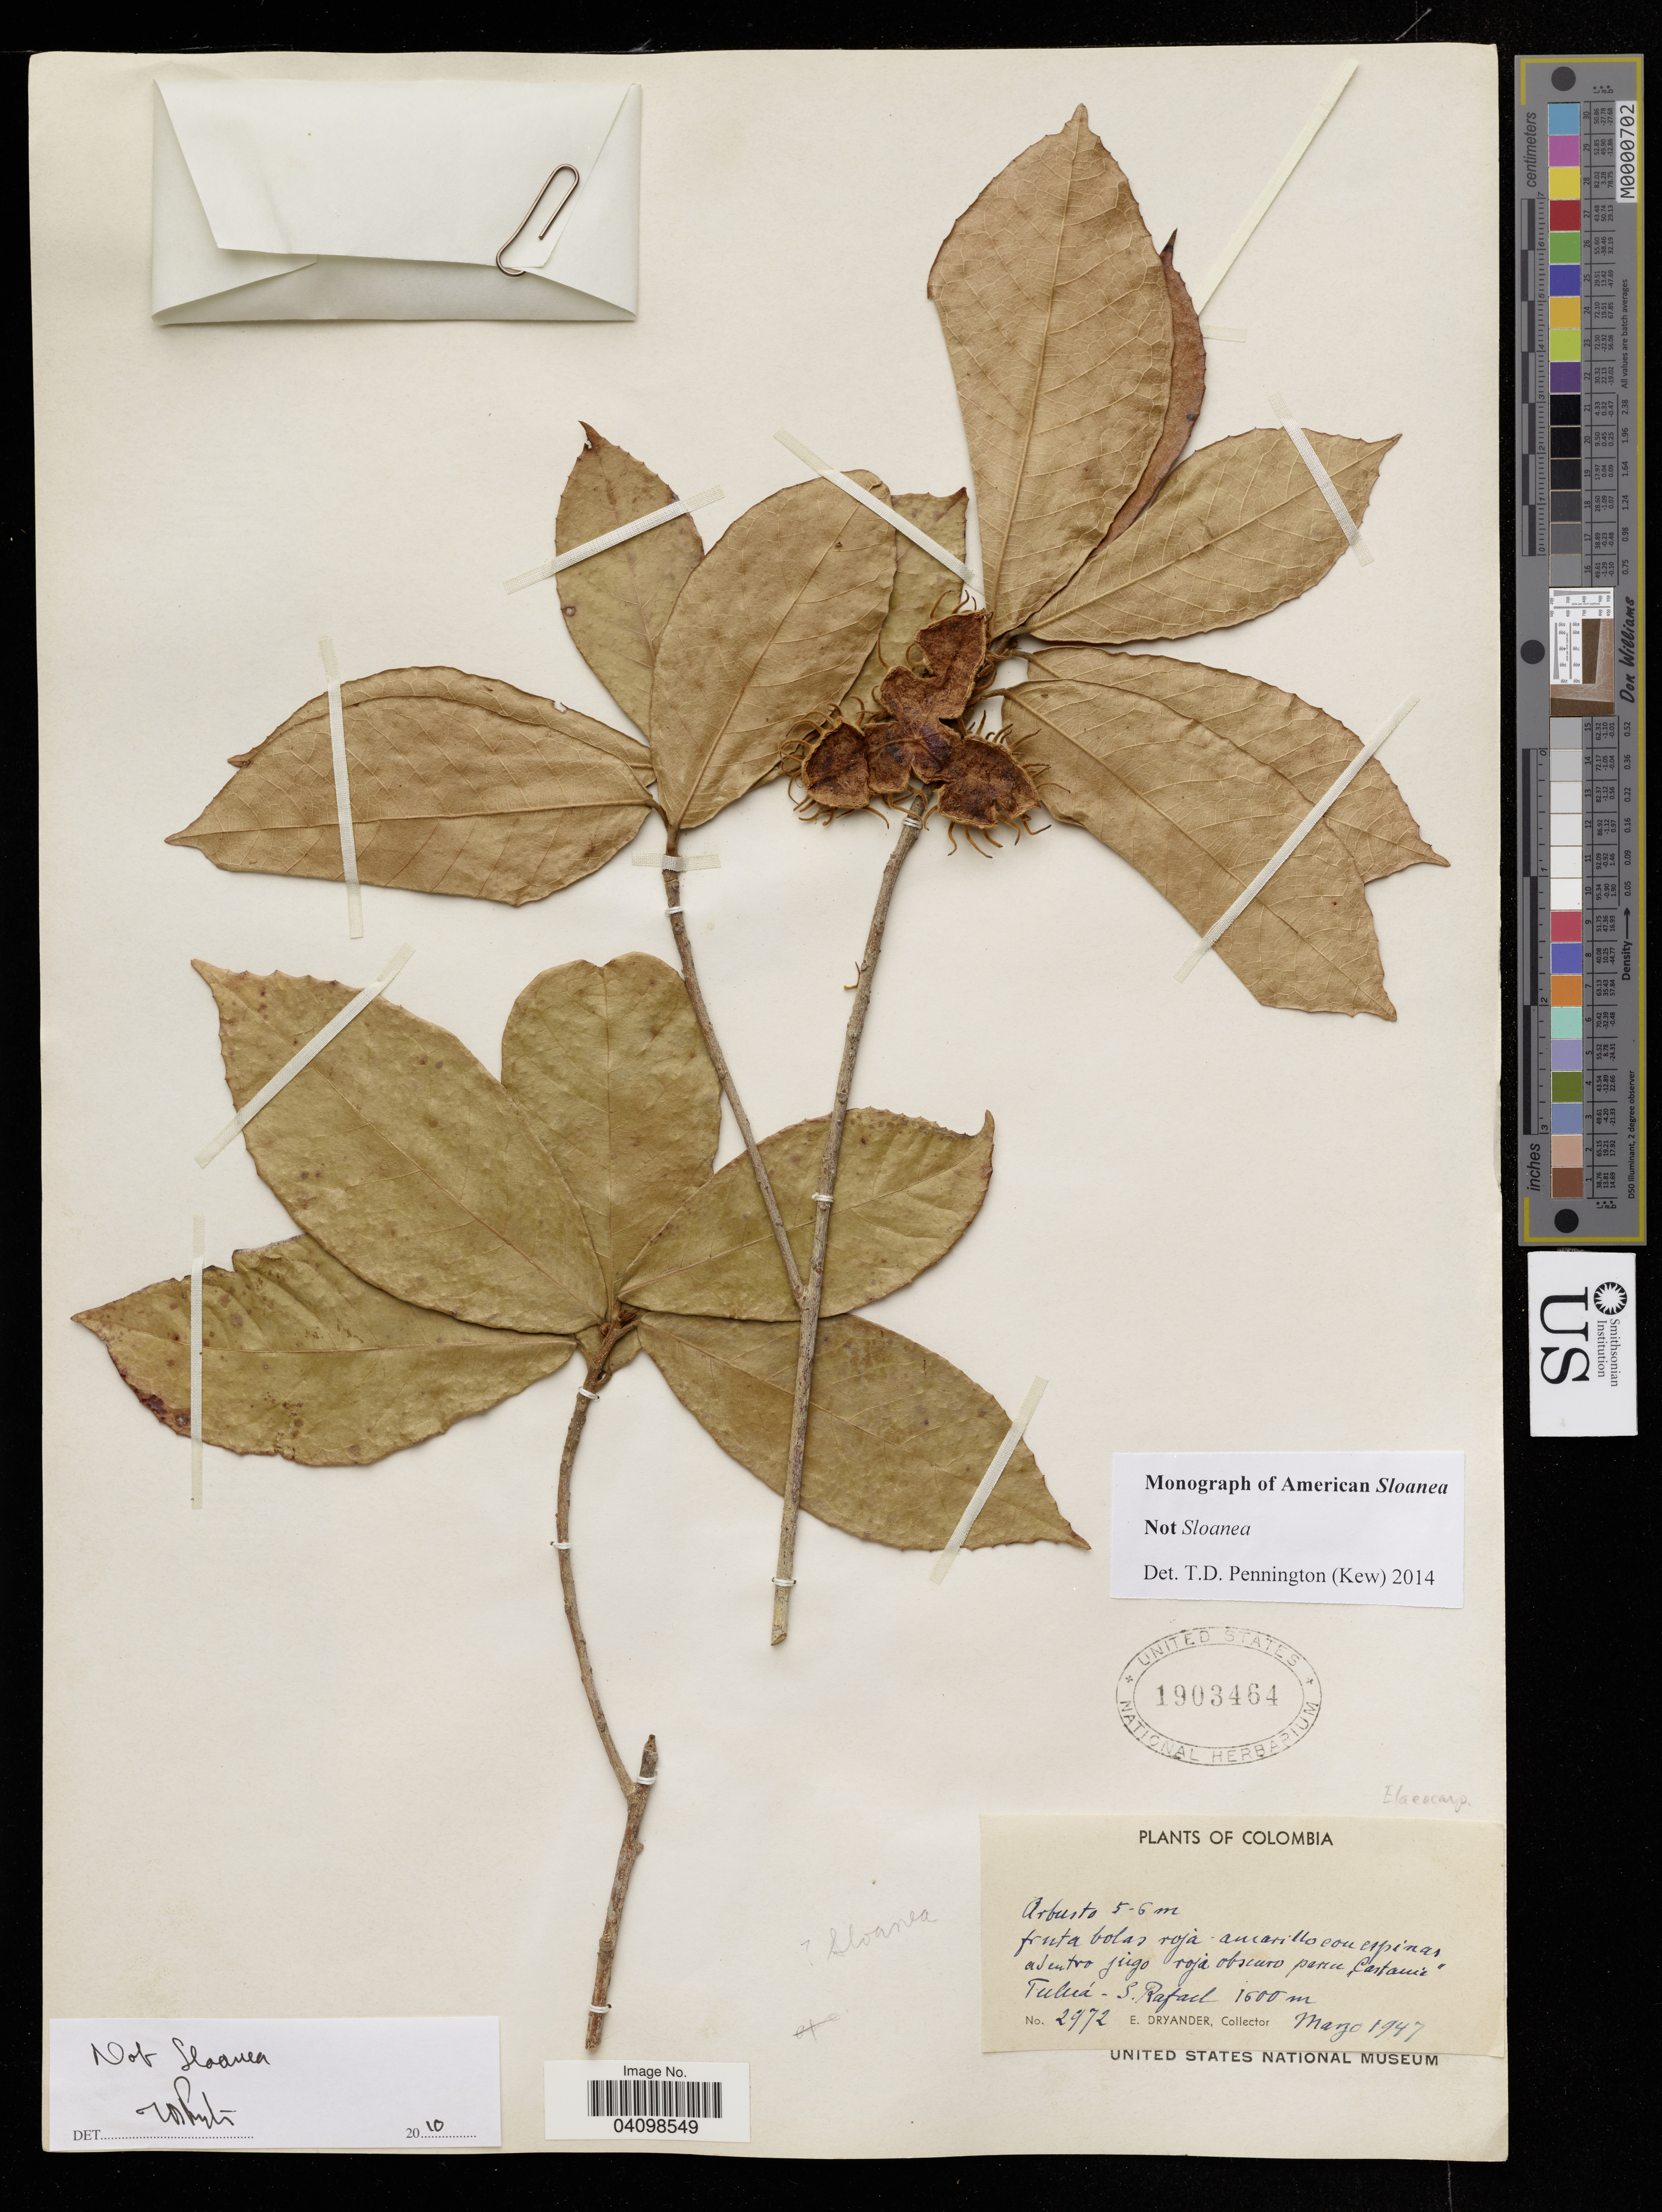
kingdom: Plantae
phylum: Tracheophyta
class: Magnoliopsida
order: Oxalidales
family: Elaeocarpaceae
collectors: E. Dryander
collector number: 2972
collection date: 1947-05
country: Colombia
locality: Tuluá - S. Rafael.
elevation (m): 1600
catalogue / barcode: US 1903464